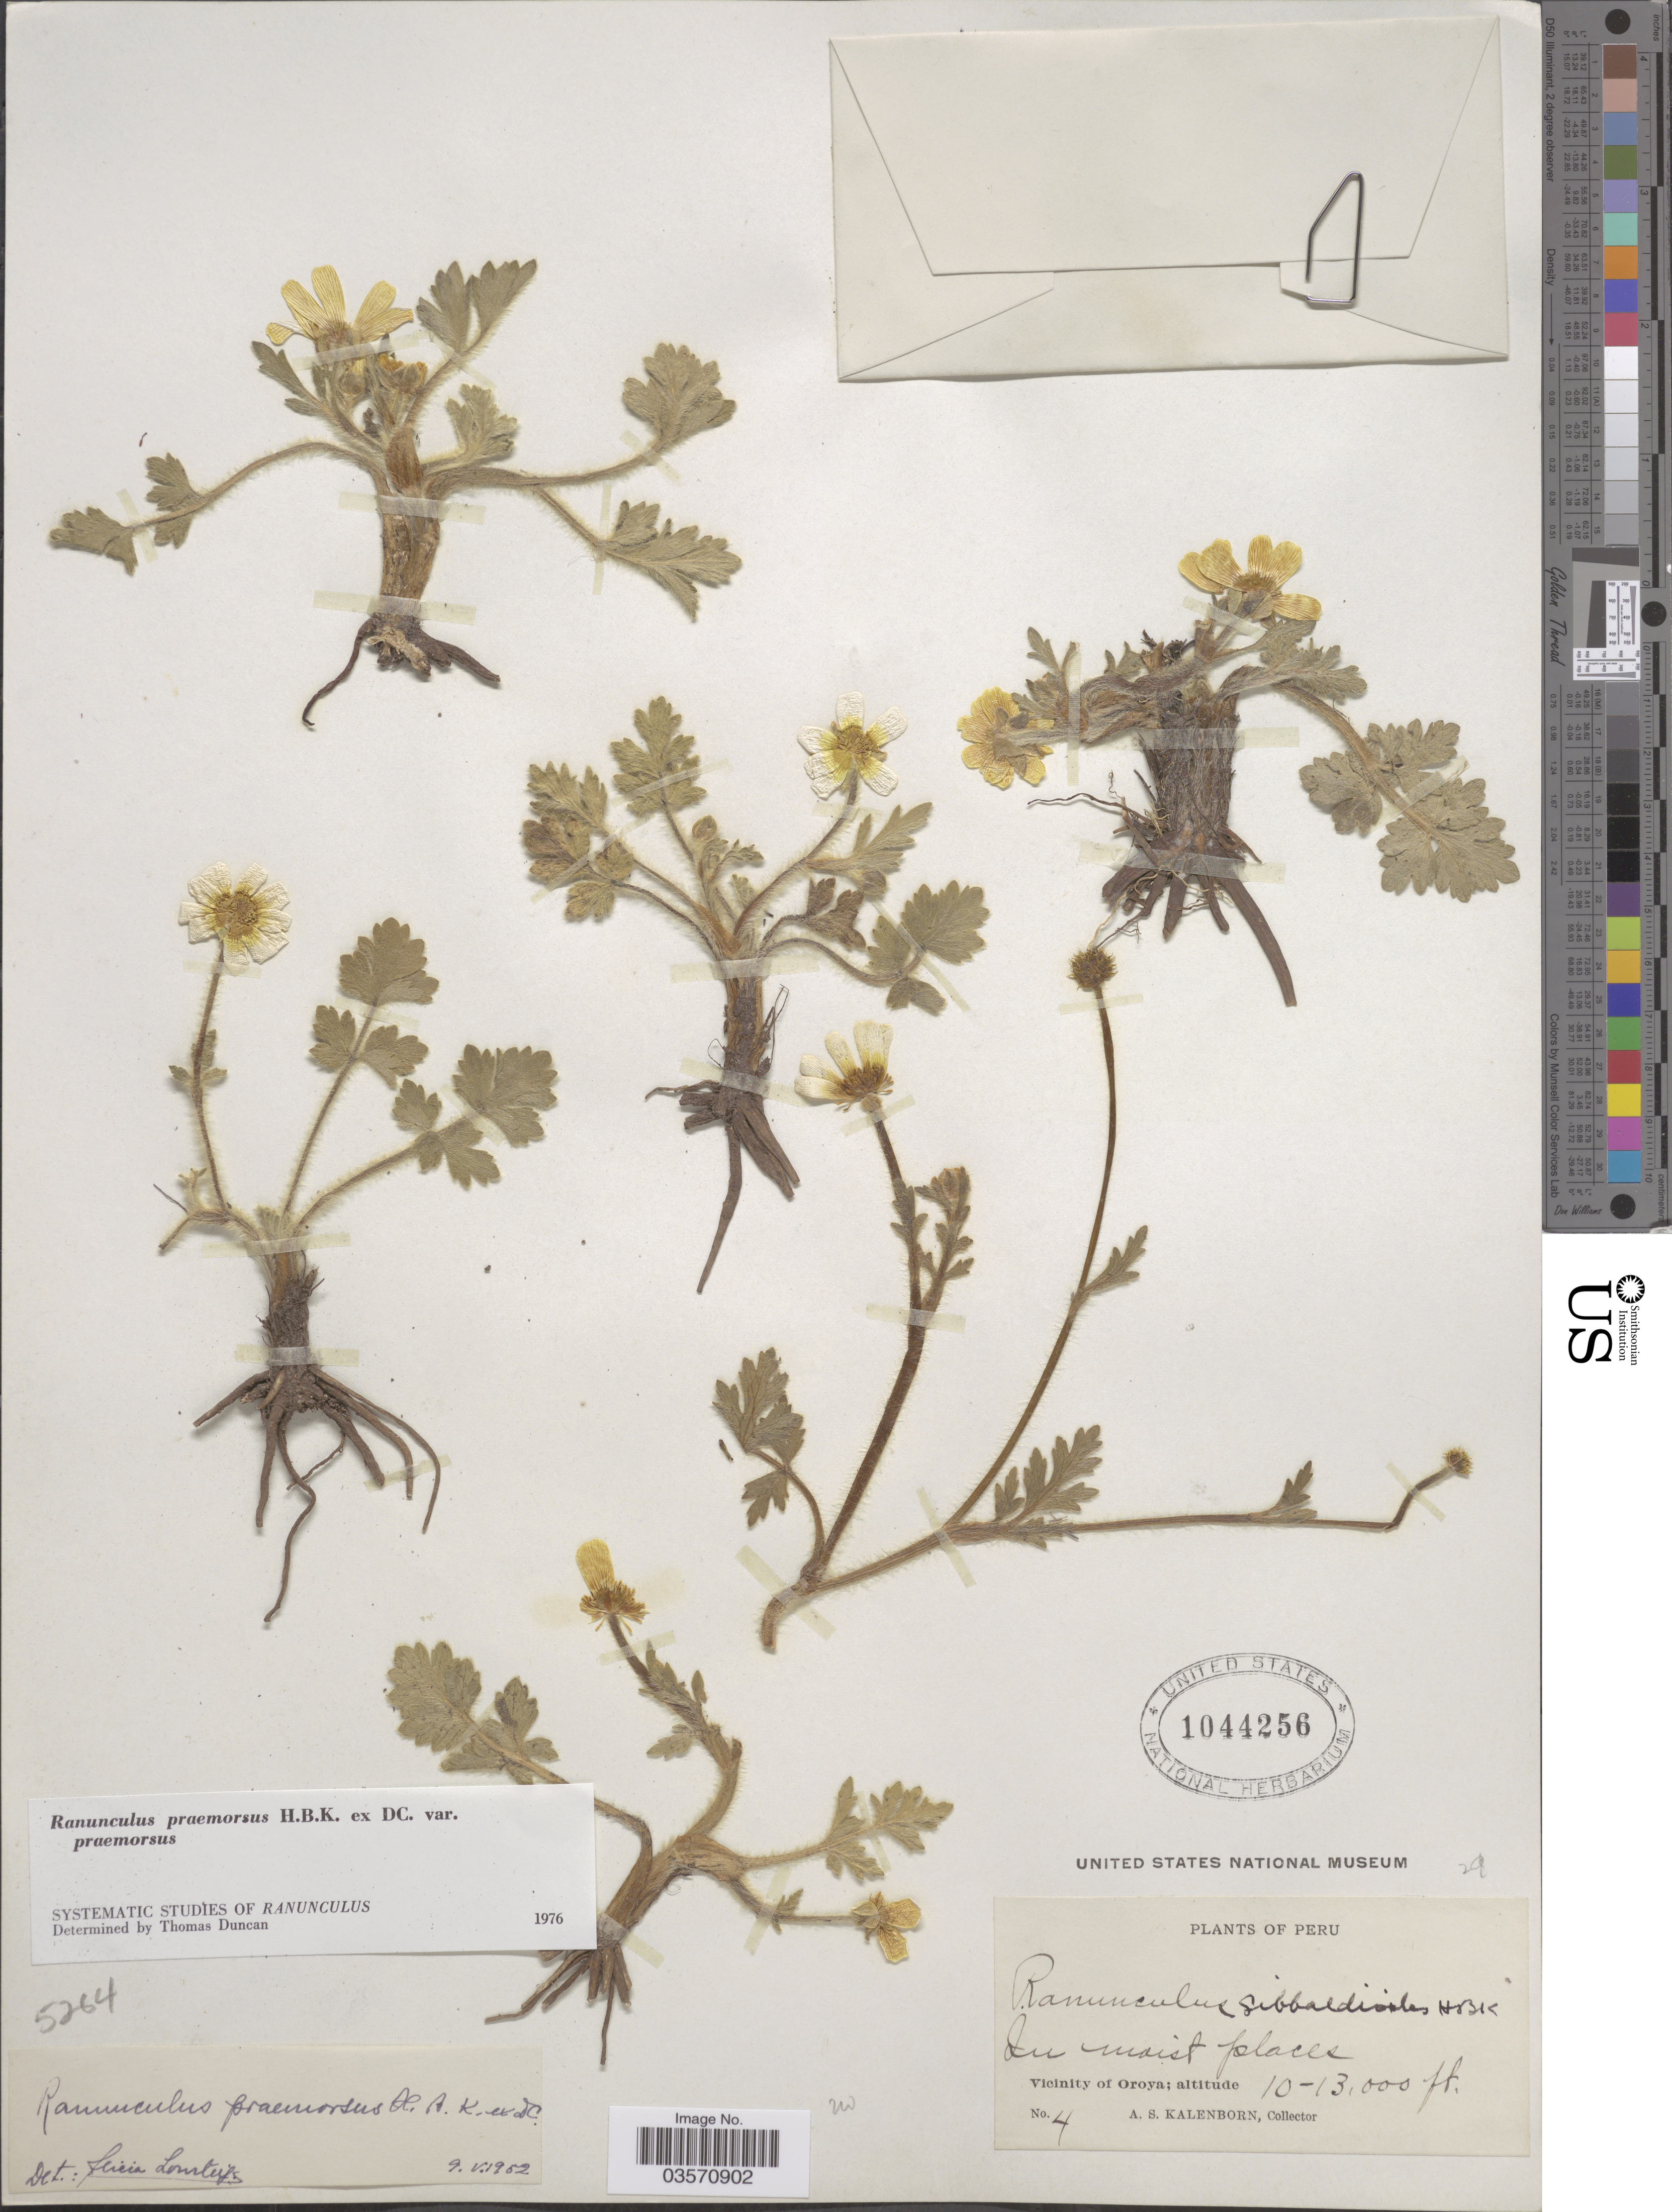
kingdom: Plantae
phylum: Tracheophyta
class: Magnoliopsida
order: Ranunculales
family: Ranunculaceae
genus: Ranunculus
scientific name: Ranunculus praemorsus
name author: Kunth ex DC.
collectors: A. Kalenborn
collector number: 4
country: Peru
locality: Vicinity of Oroya.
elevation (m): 3048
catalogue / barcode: US 1044256